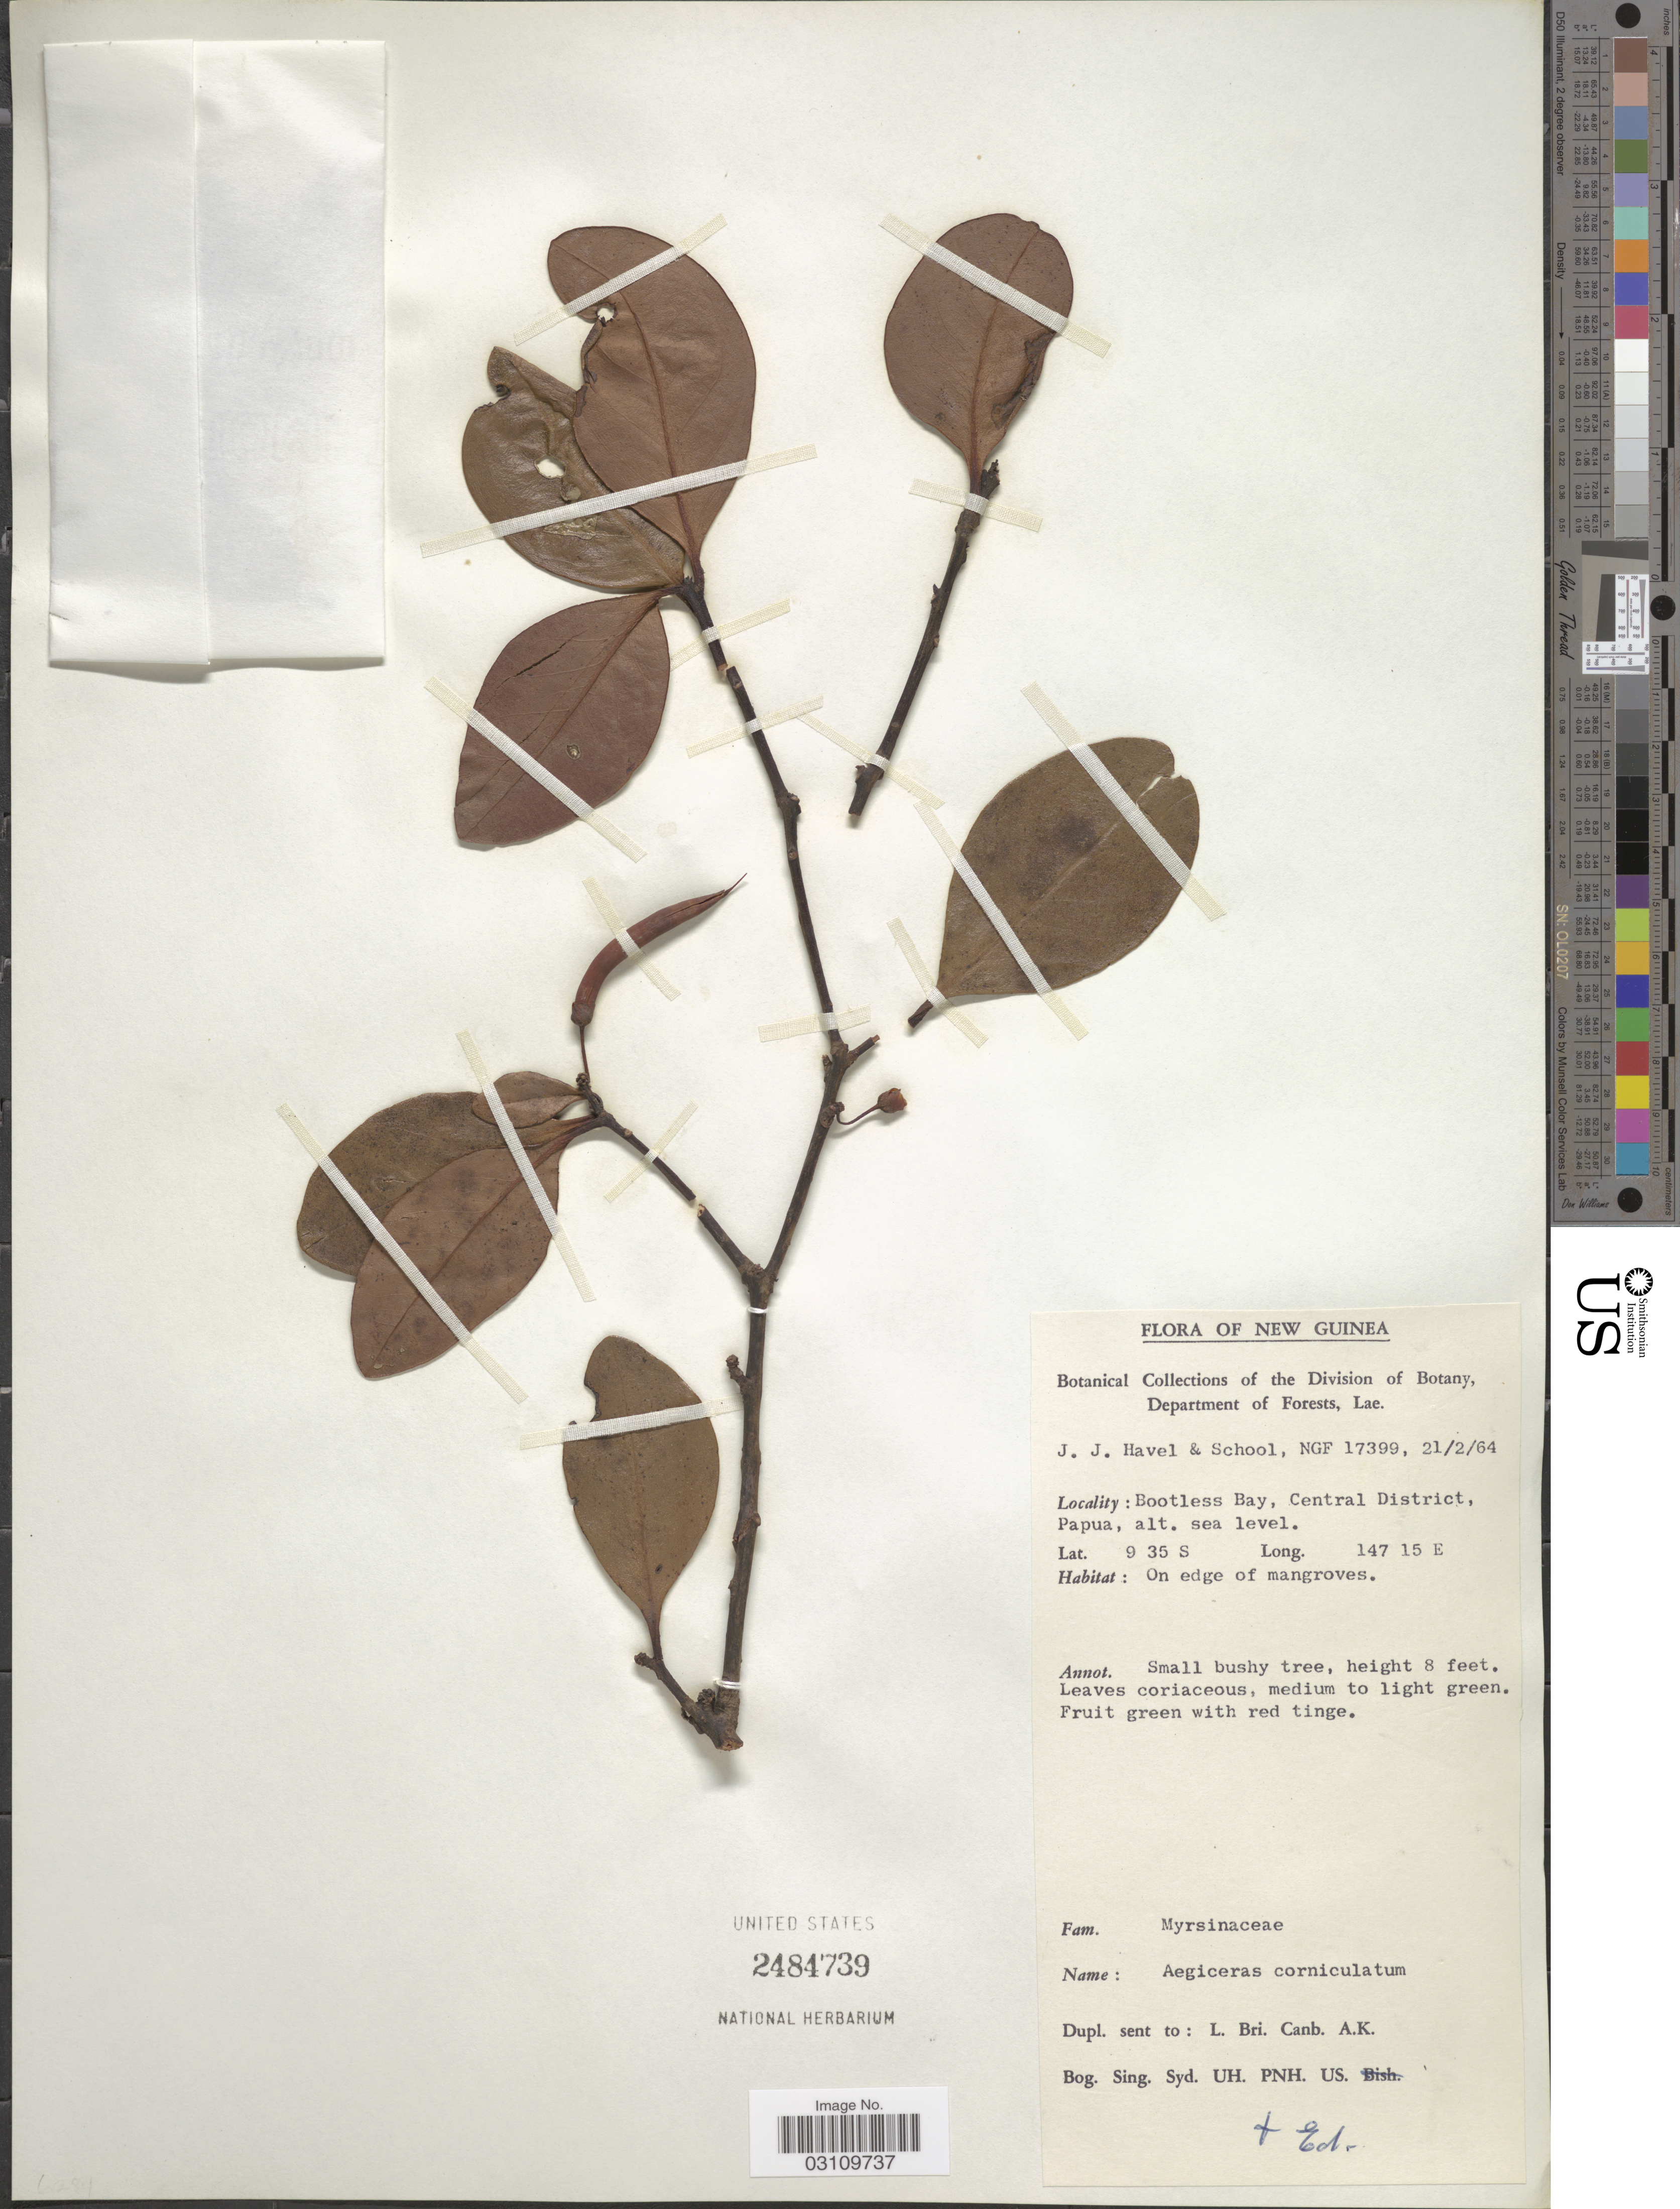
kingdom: Plantae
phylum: Tracheophyta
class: Magnoliopsida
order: Ericales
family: Primulaceae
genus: Aegiceras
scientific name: Aegiceras corniculatum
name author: (L.) Blanco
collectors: J. Havel & School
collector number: NGF17399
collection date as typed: Transcribed d/m/y: 21/2/64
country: Papua New Guinea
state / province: Central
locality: New Guinea, Bootless Bay, Central District, Papua.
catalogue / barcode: US 2484739